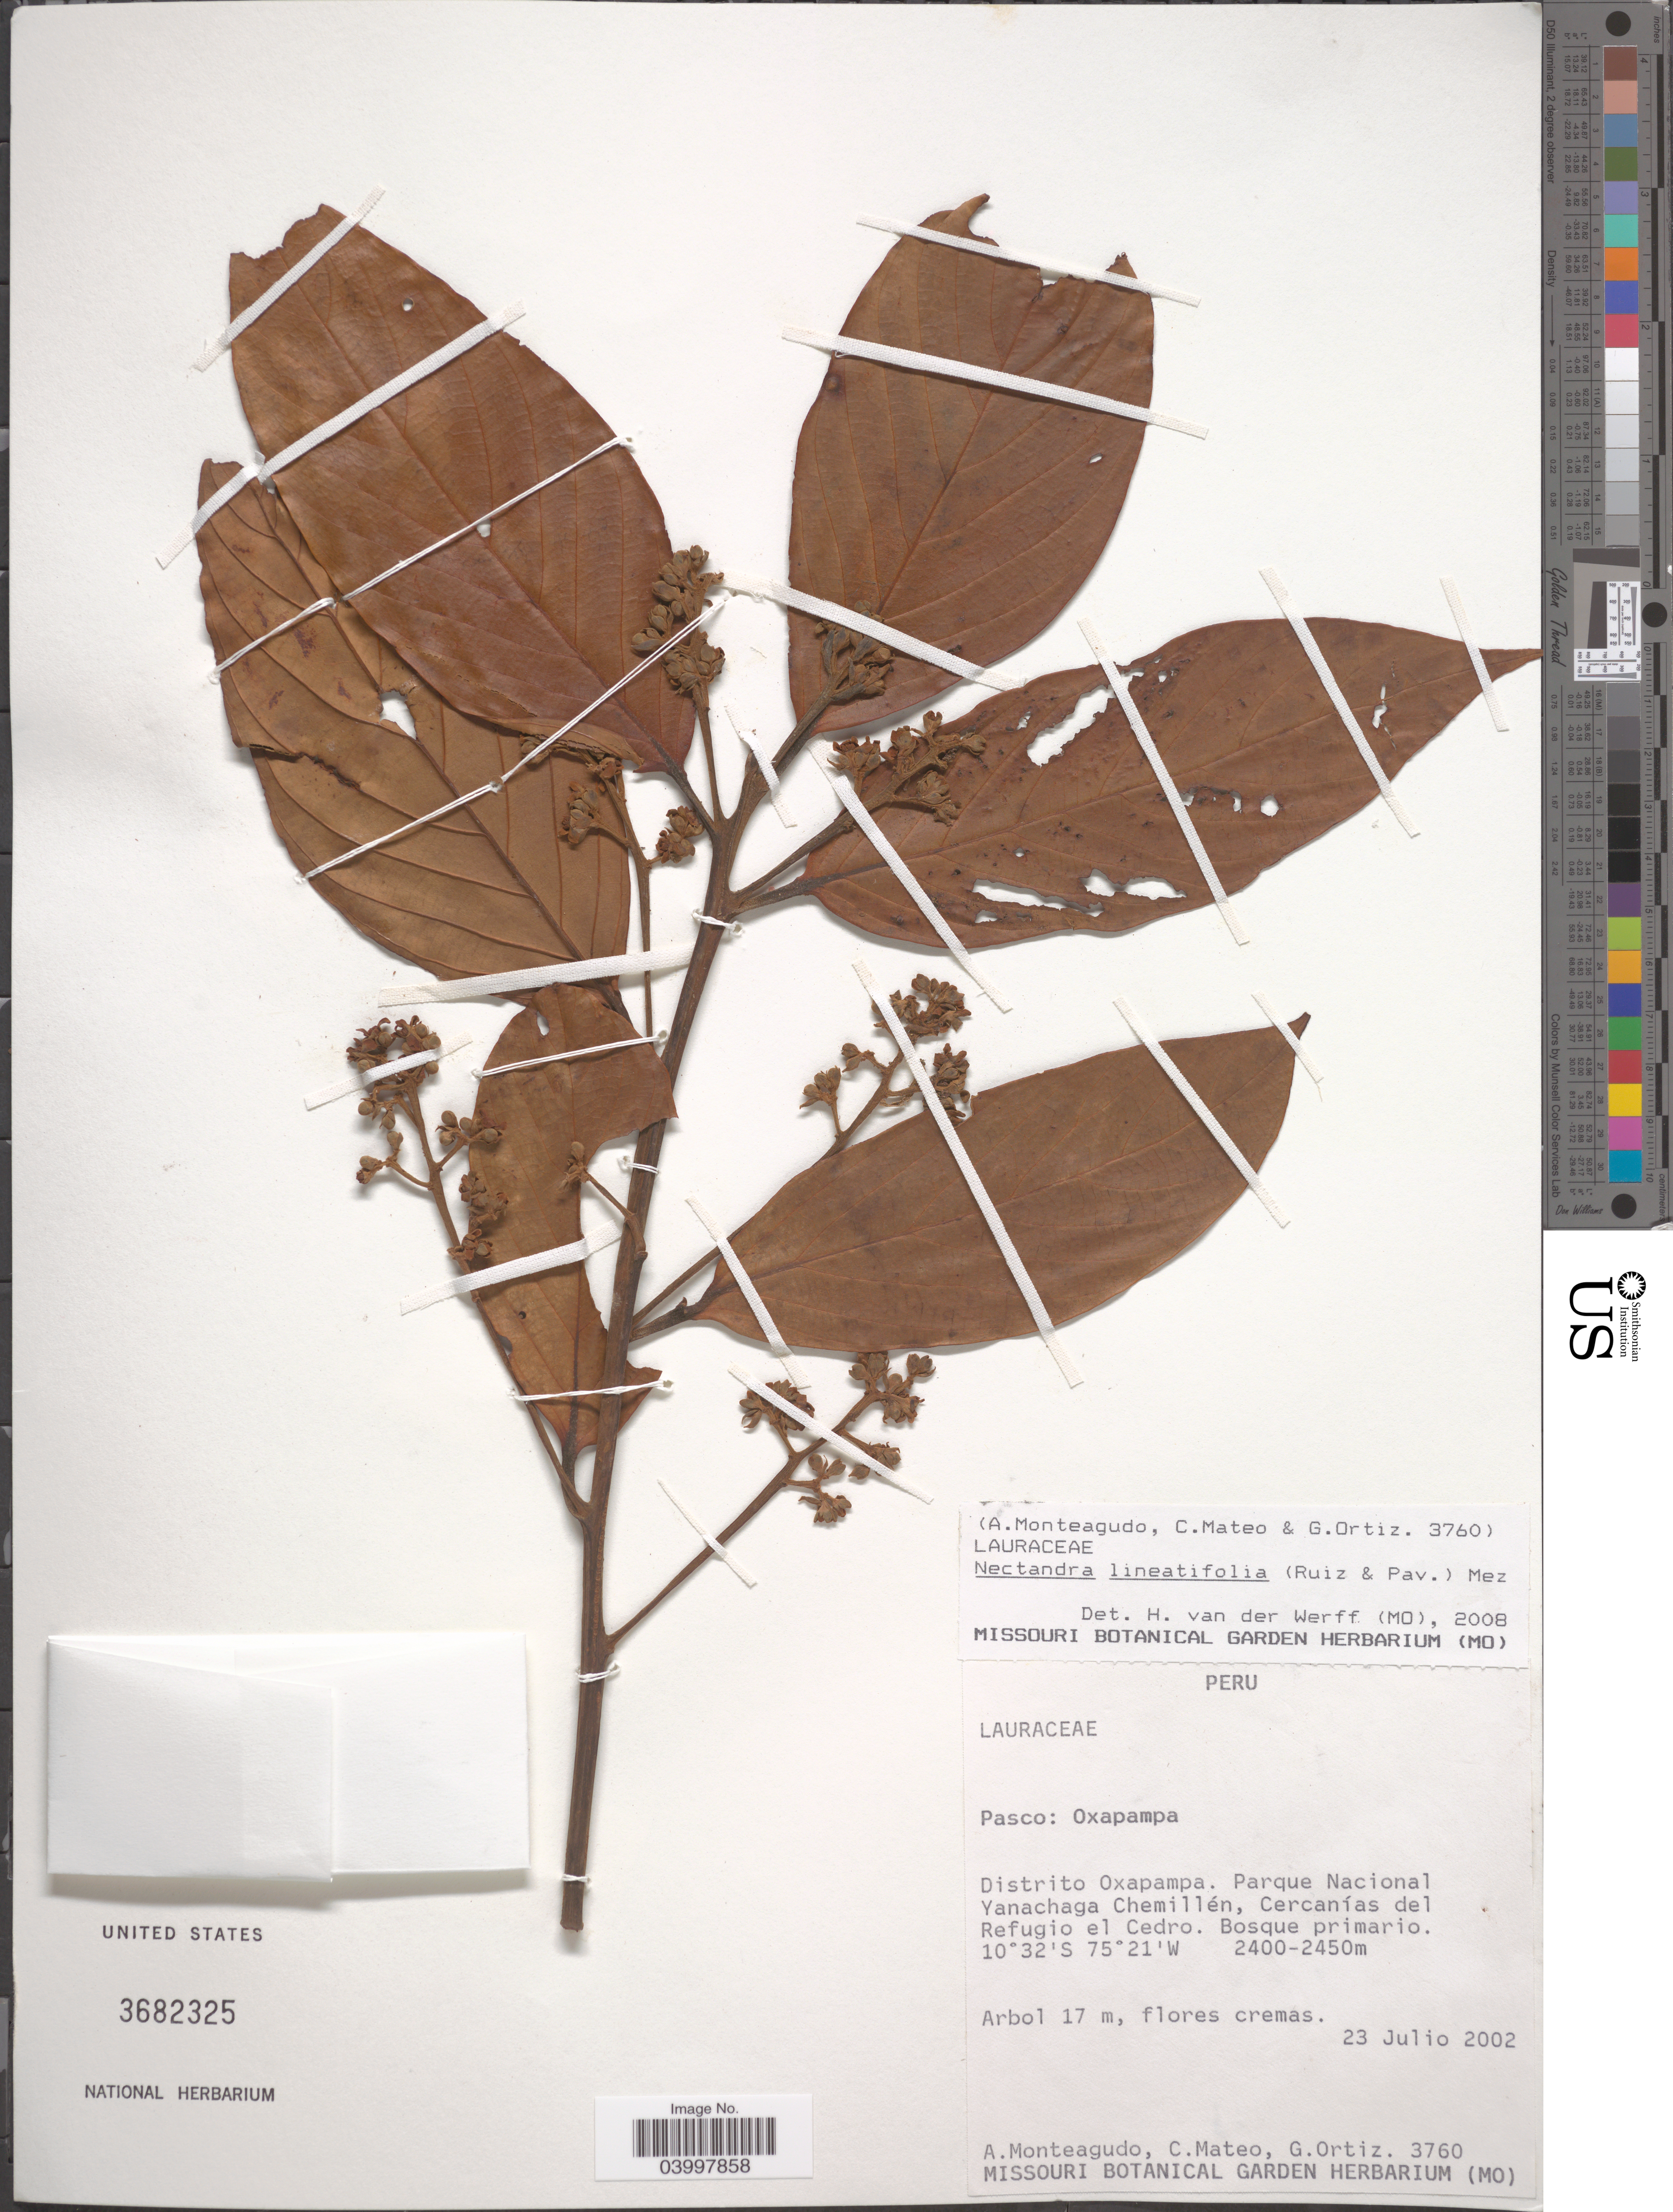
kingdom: Plantae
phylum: Tracheophyta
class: Magnoliopsida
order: Laurales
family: Lauraceae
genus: Nectandra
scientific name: Nectandra lineatifolia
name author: Mez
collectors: A. Monteagudo, C. Mateo & G. Ortiz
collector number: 3760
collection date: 2002-07-23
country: Peru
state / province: Pasco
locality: Oxapampa. Distrito Oxapampa. Parque Nacional Yanachaga Chemillén, Cercanías del Refugio el Cedro.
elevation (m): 2400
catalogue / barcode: US 3682325